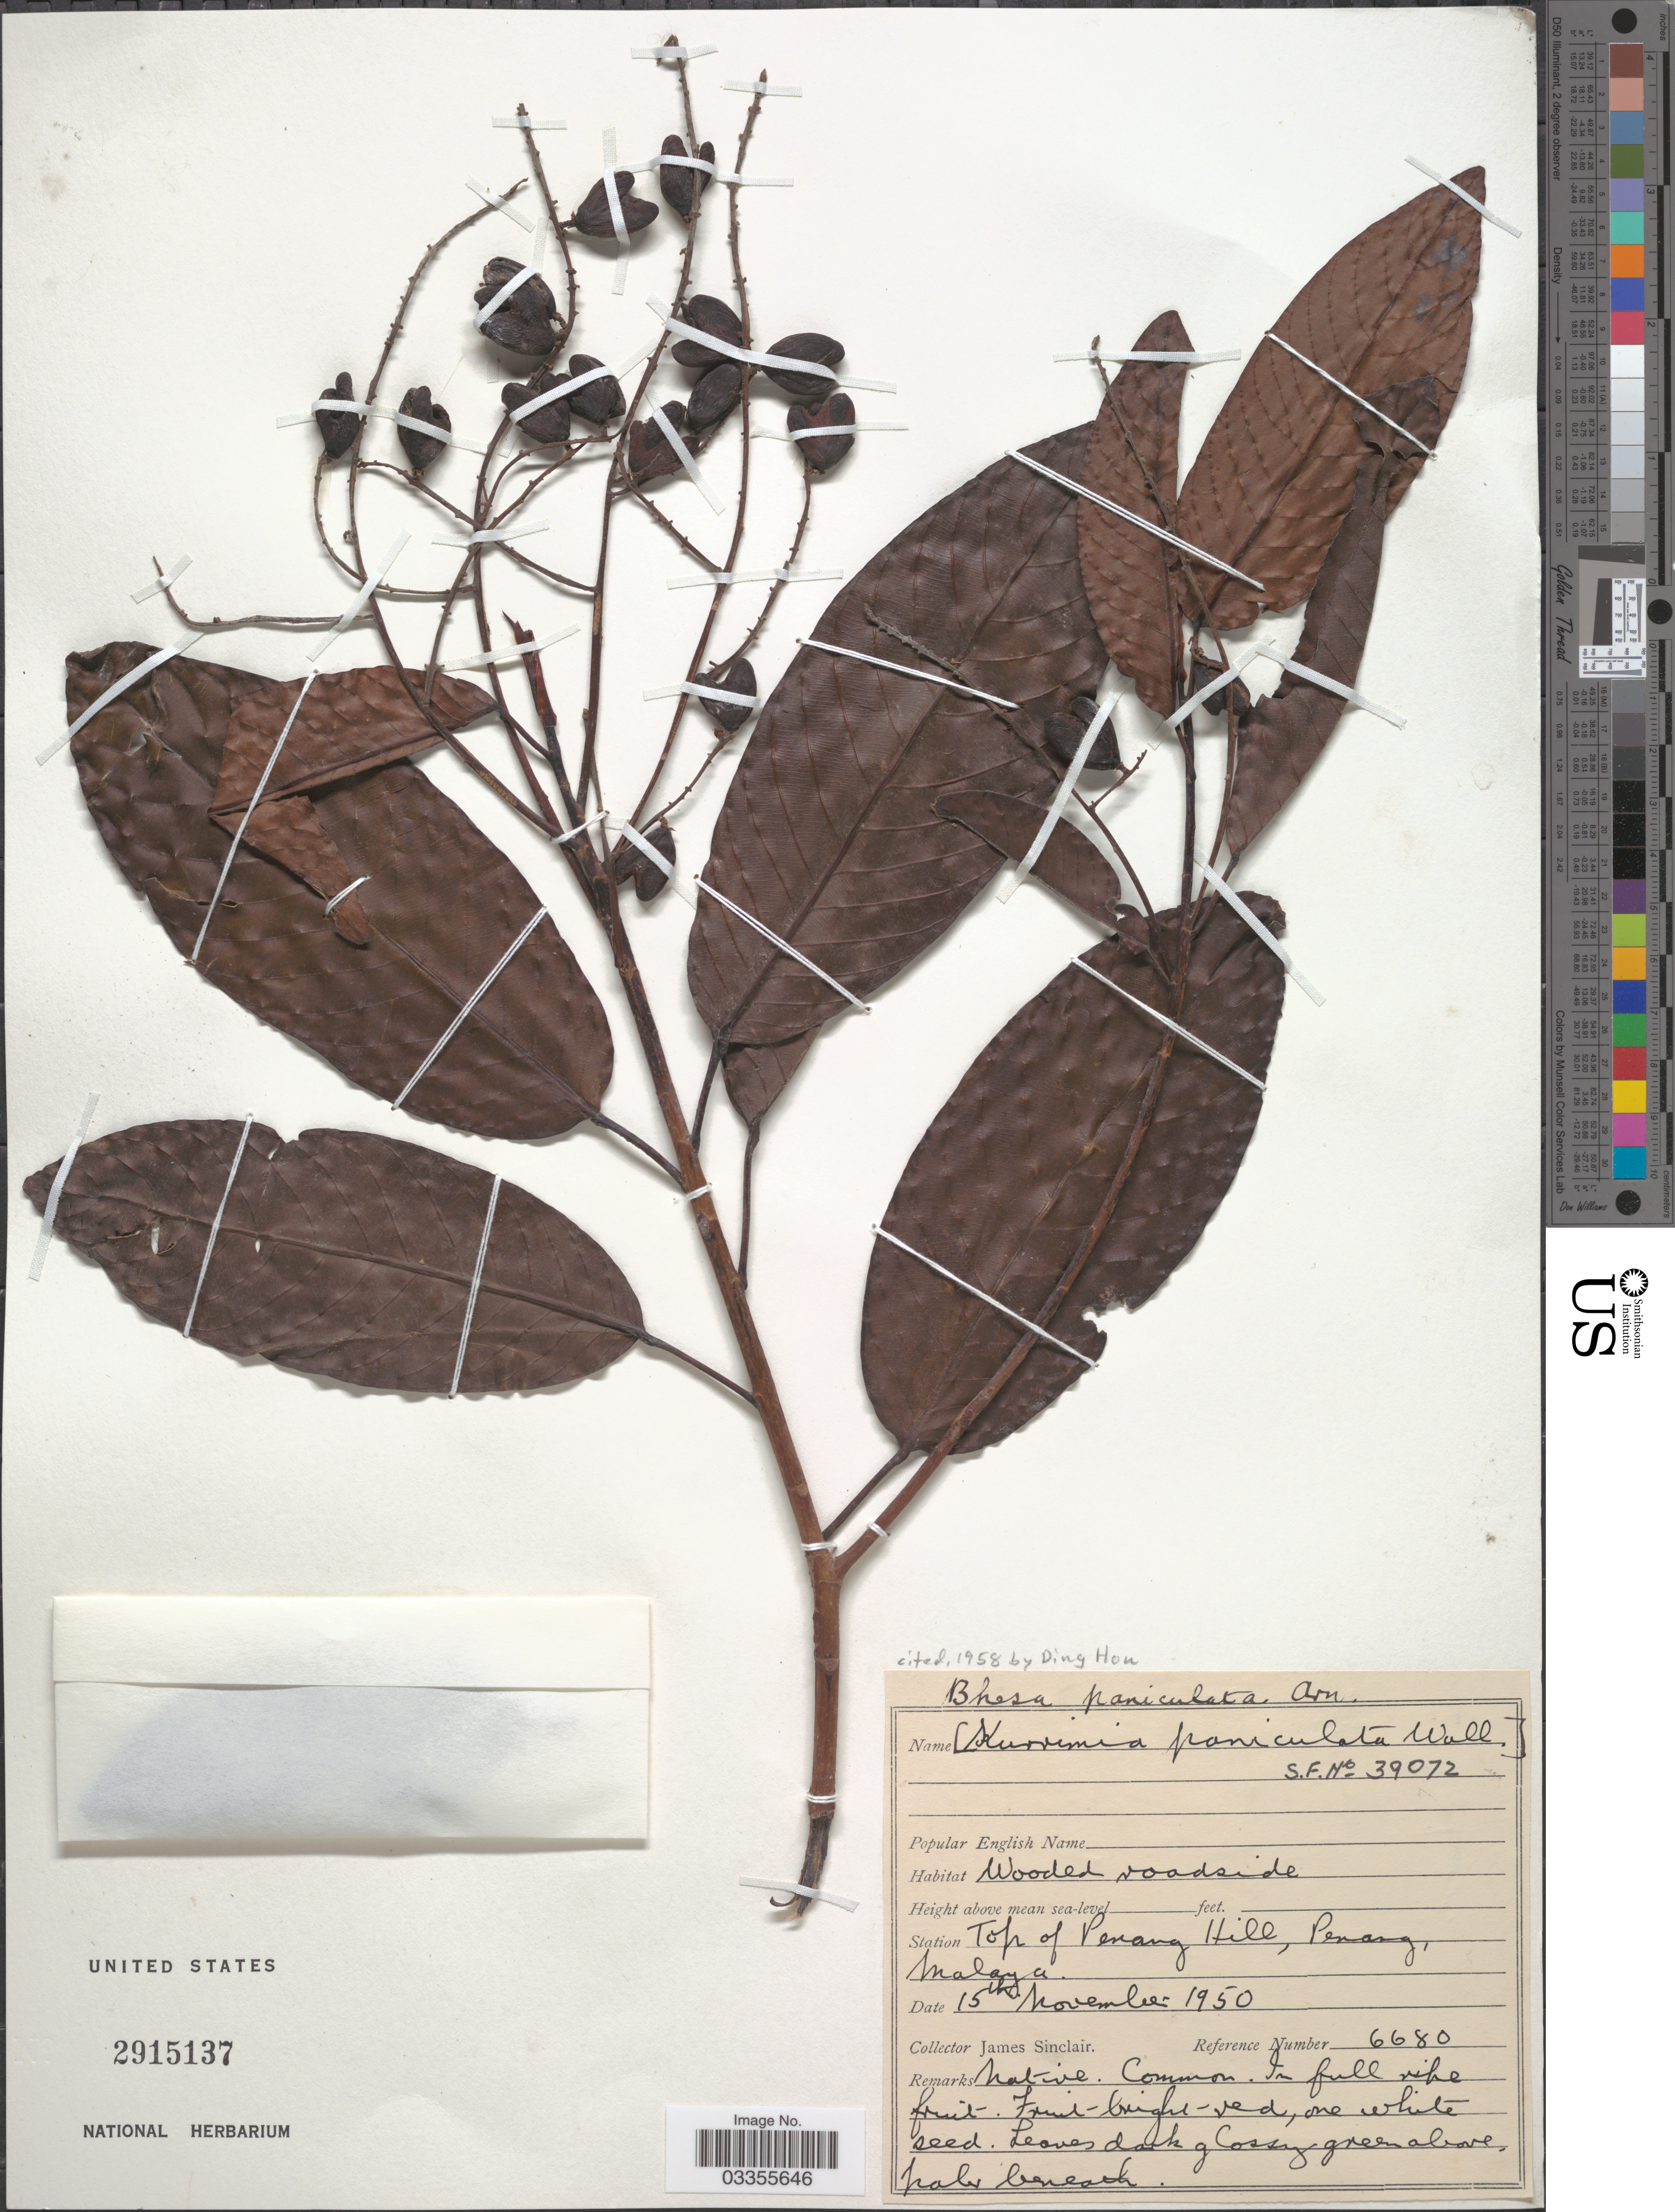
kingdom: Plantae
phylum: Tracheophyta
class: Magnoliopsida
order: Malpighiales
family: Centroplacaceae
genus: Bhesa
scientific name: Bhesa paniculata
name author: (Wall.) Arn.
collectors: J. Sinclair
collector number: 6680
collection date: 1950-11-15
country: Malaysia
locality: Station Top of Penang Hill, Penang, Malaya.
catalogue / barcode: US 2915137